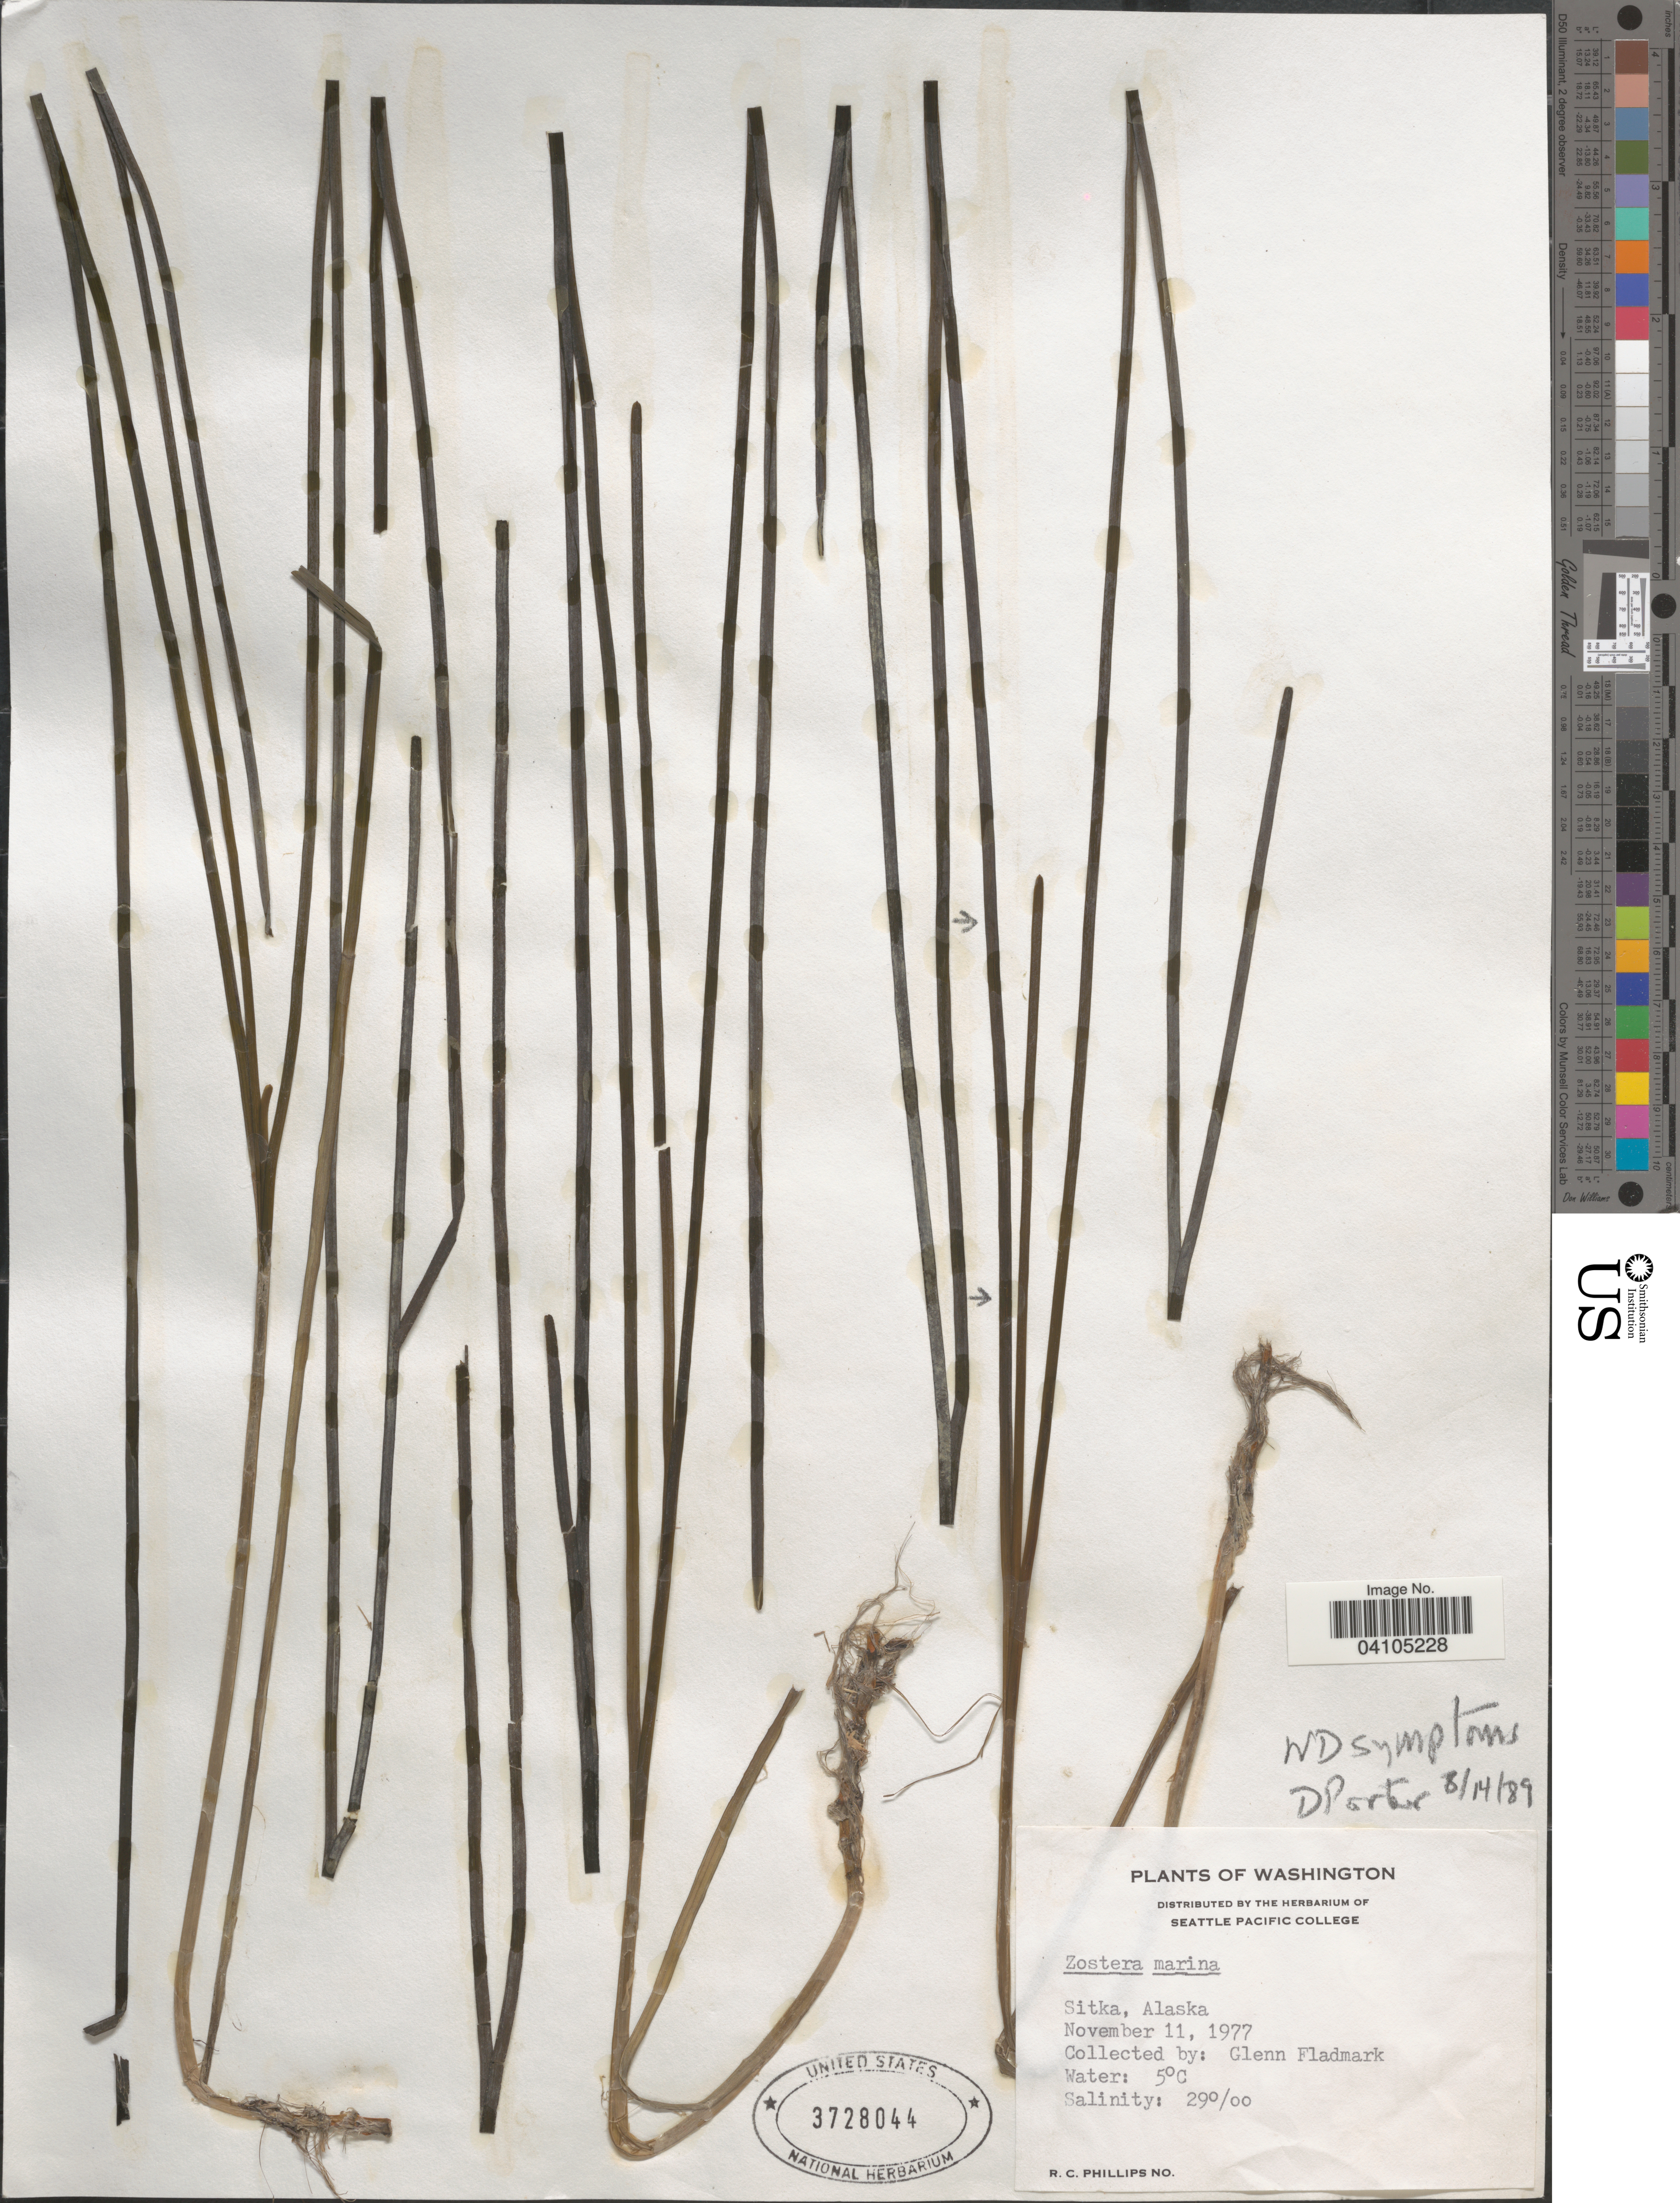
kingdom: Plantae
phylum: Tracheophyta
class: Liliopsida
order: Alismatales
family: Zosteraceae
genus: Zostera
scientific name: Zostera marina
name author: L.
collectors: G. Fladmark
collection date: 1977-11-11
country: United States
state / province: Alaska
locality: Sitka.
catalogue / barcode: US 3728044